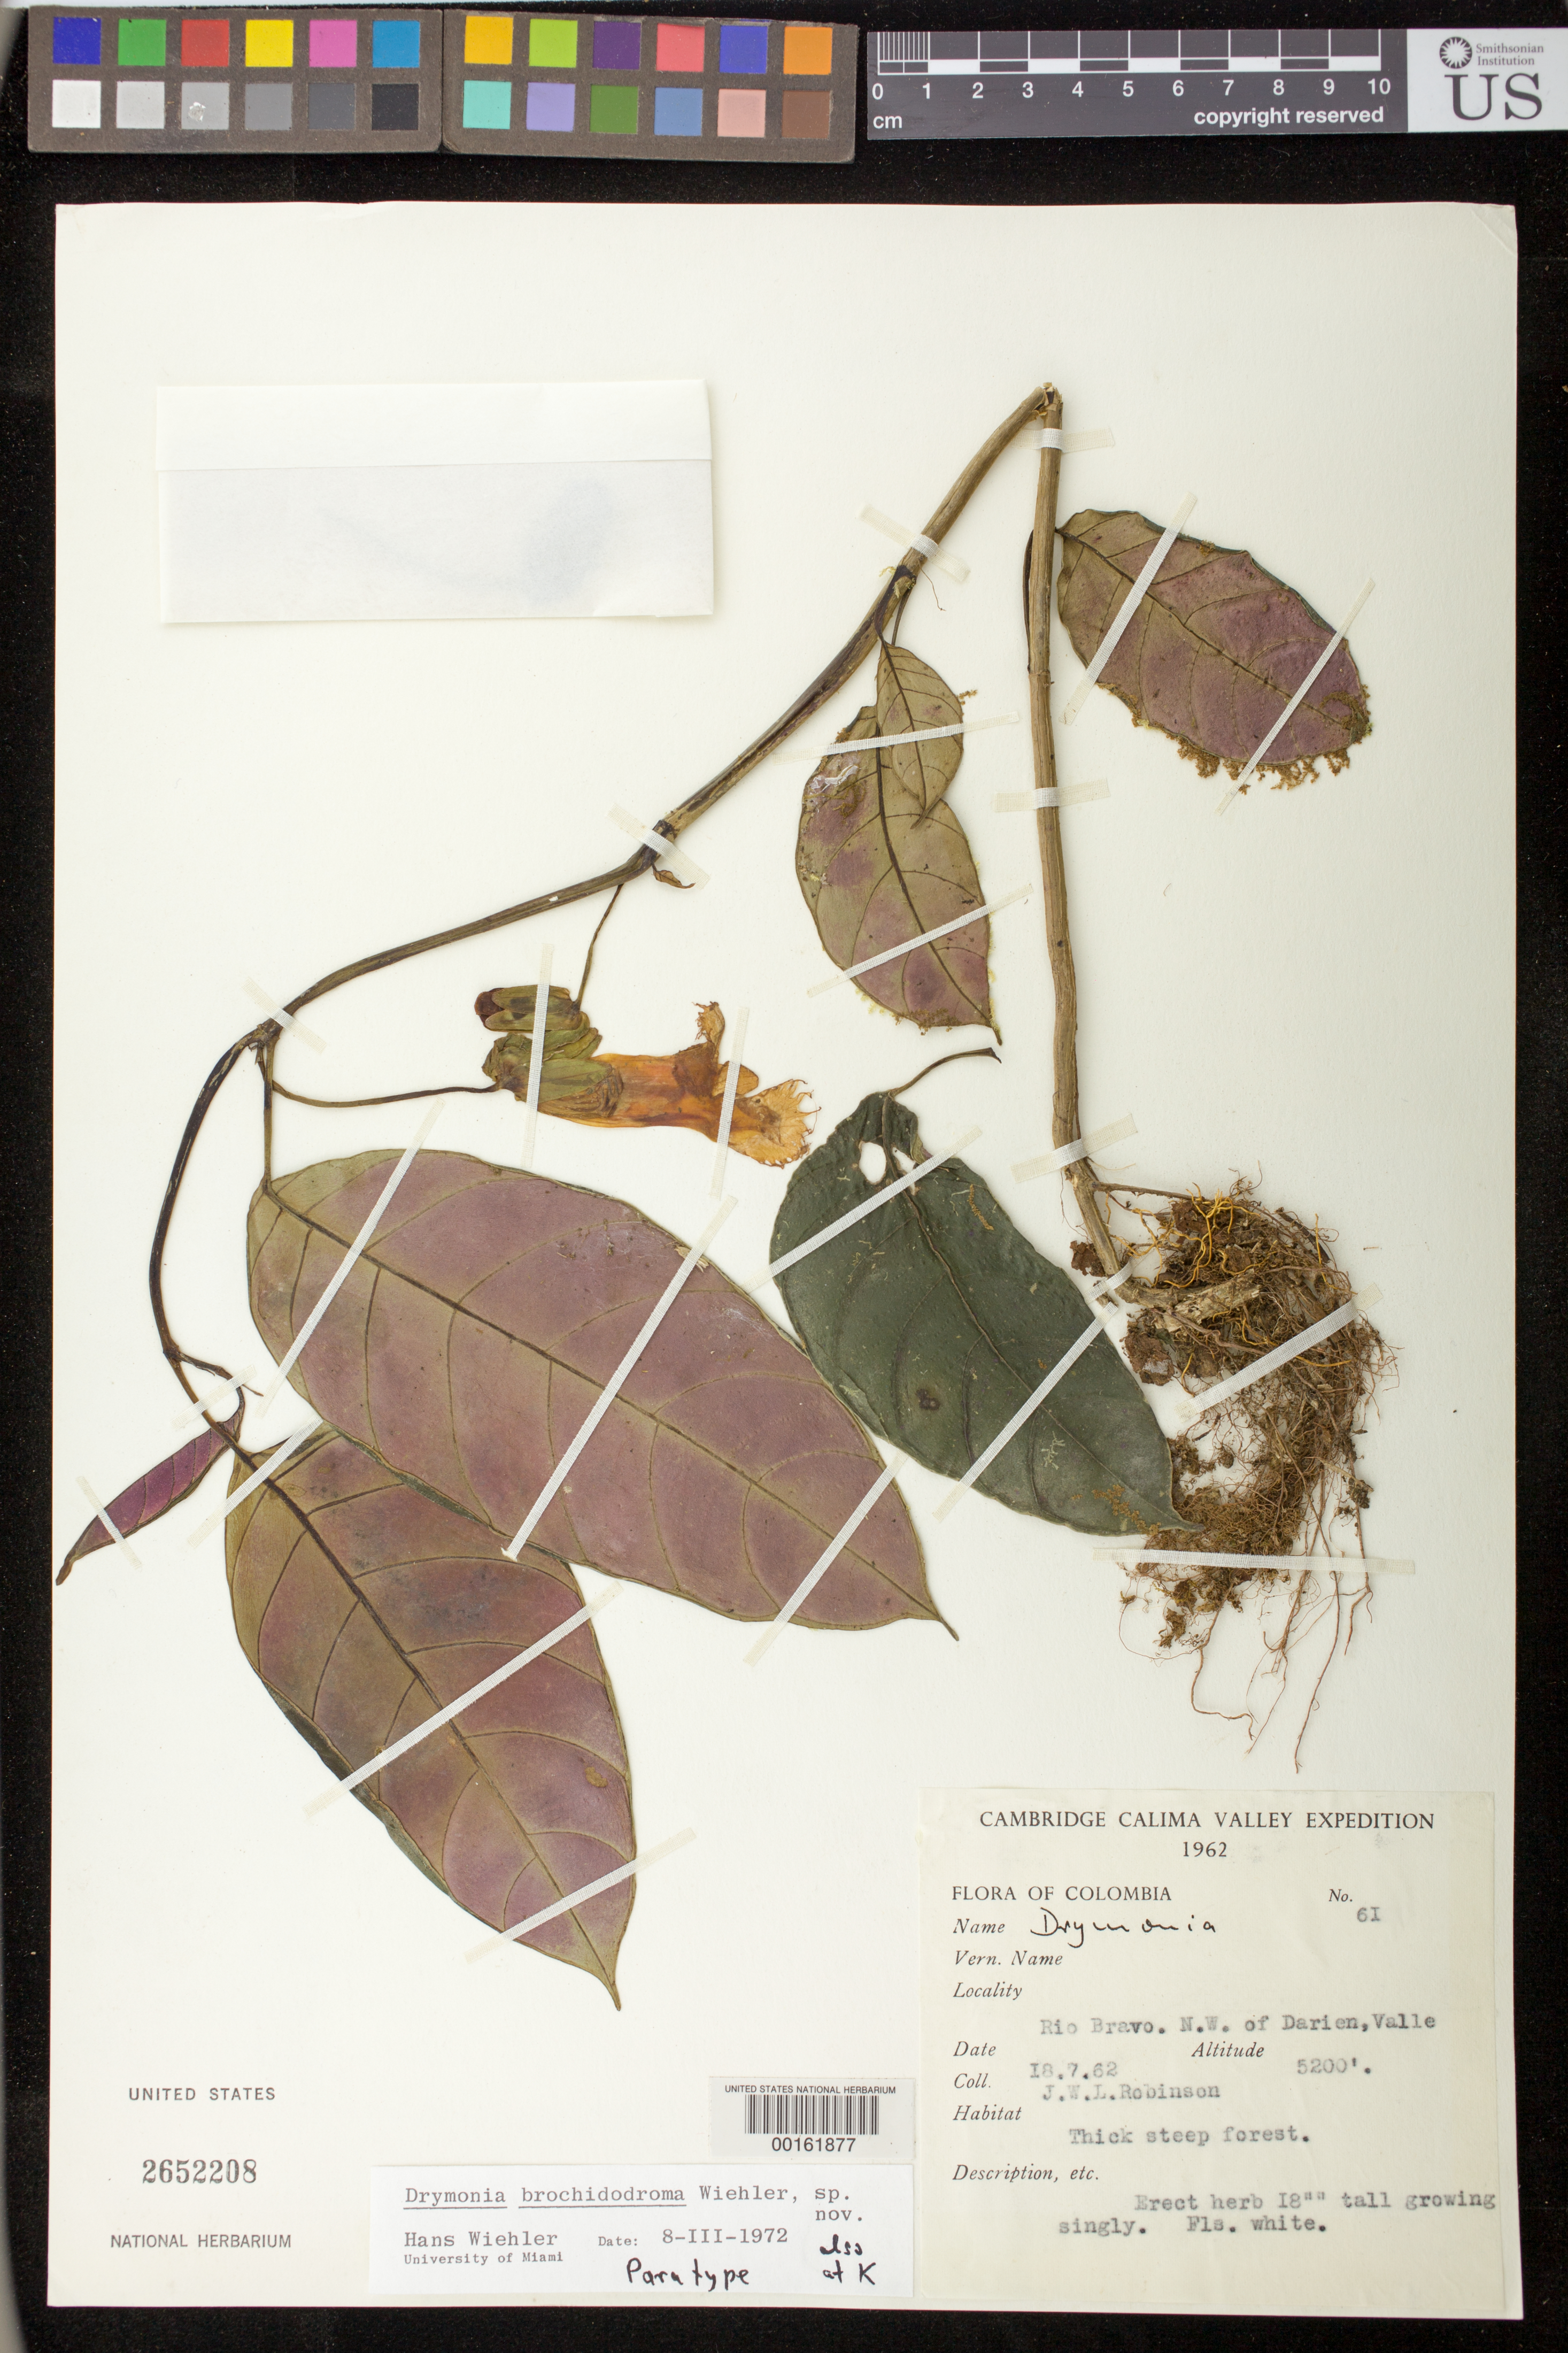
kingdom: Plantae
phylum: Tracheophyta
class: Magnoliopsida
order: Lamiales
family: Gesneriaceae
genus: Drymonia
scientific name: Drymonia brochidodroma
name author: Wiehler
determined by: Skog, Laurence E.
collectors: J. W. Robinson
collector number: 61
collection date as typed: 18 Jul 1962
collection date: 1962-07-18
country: Colombia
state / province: Valle del Cauca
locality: Rio Bravo, NW of Darien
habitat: Thick steep forest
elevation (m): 1585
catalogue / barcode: US 2652208